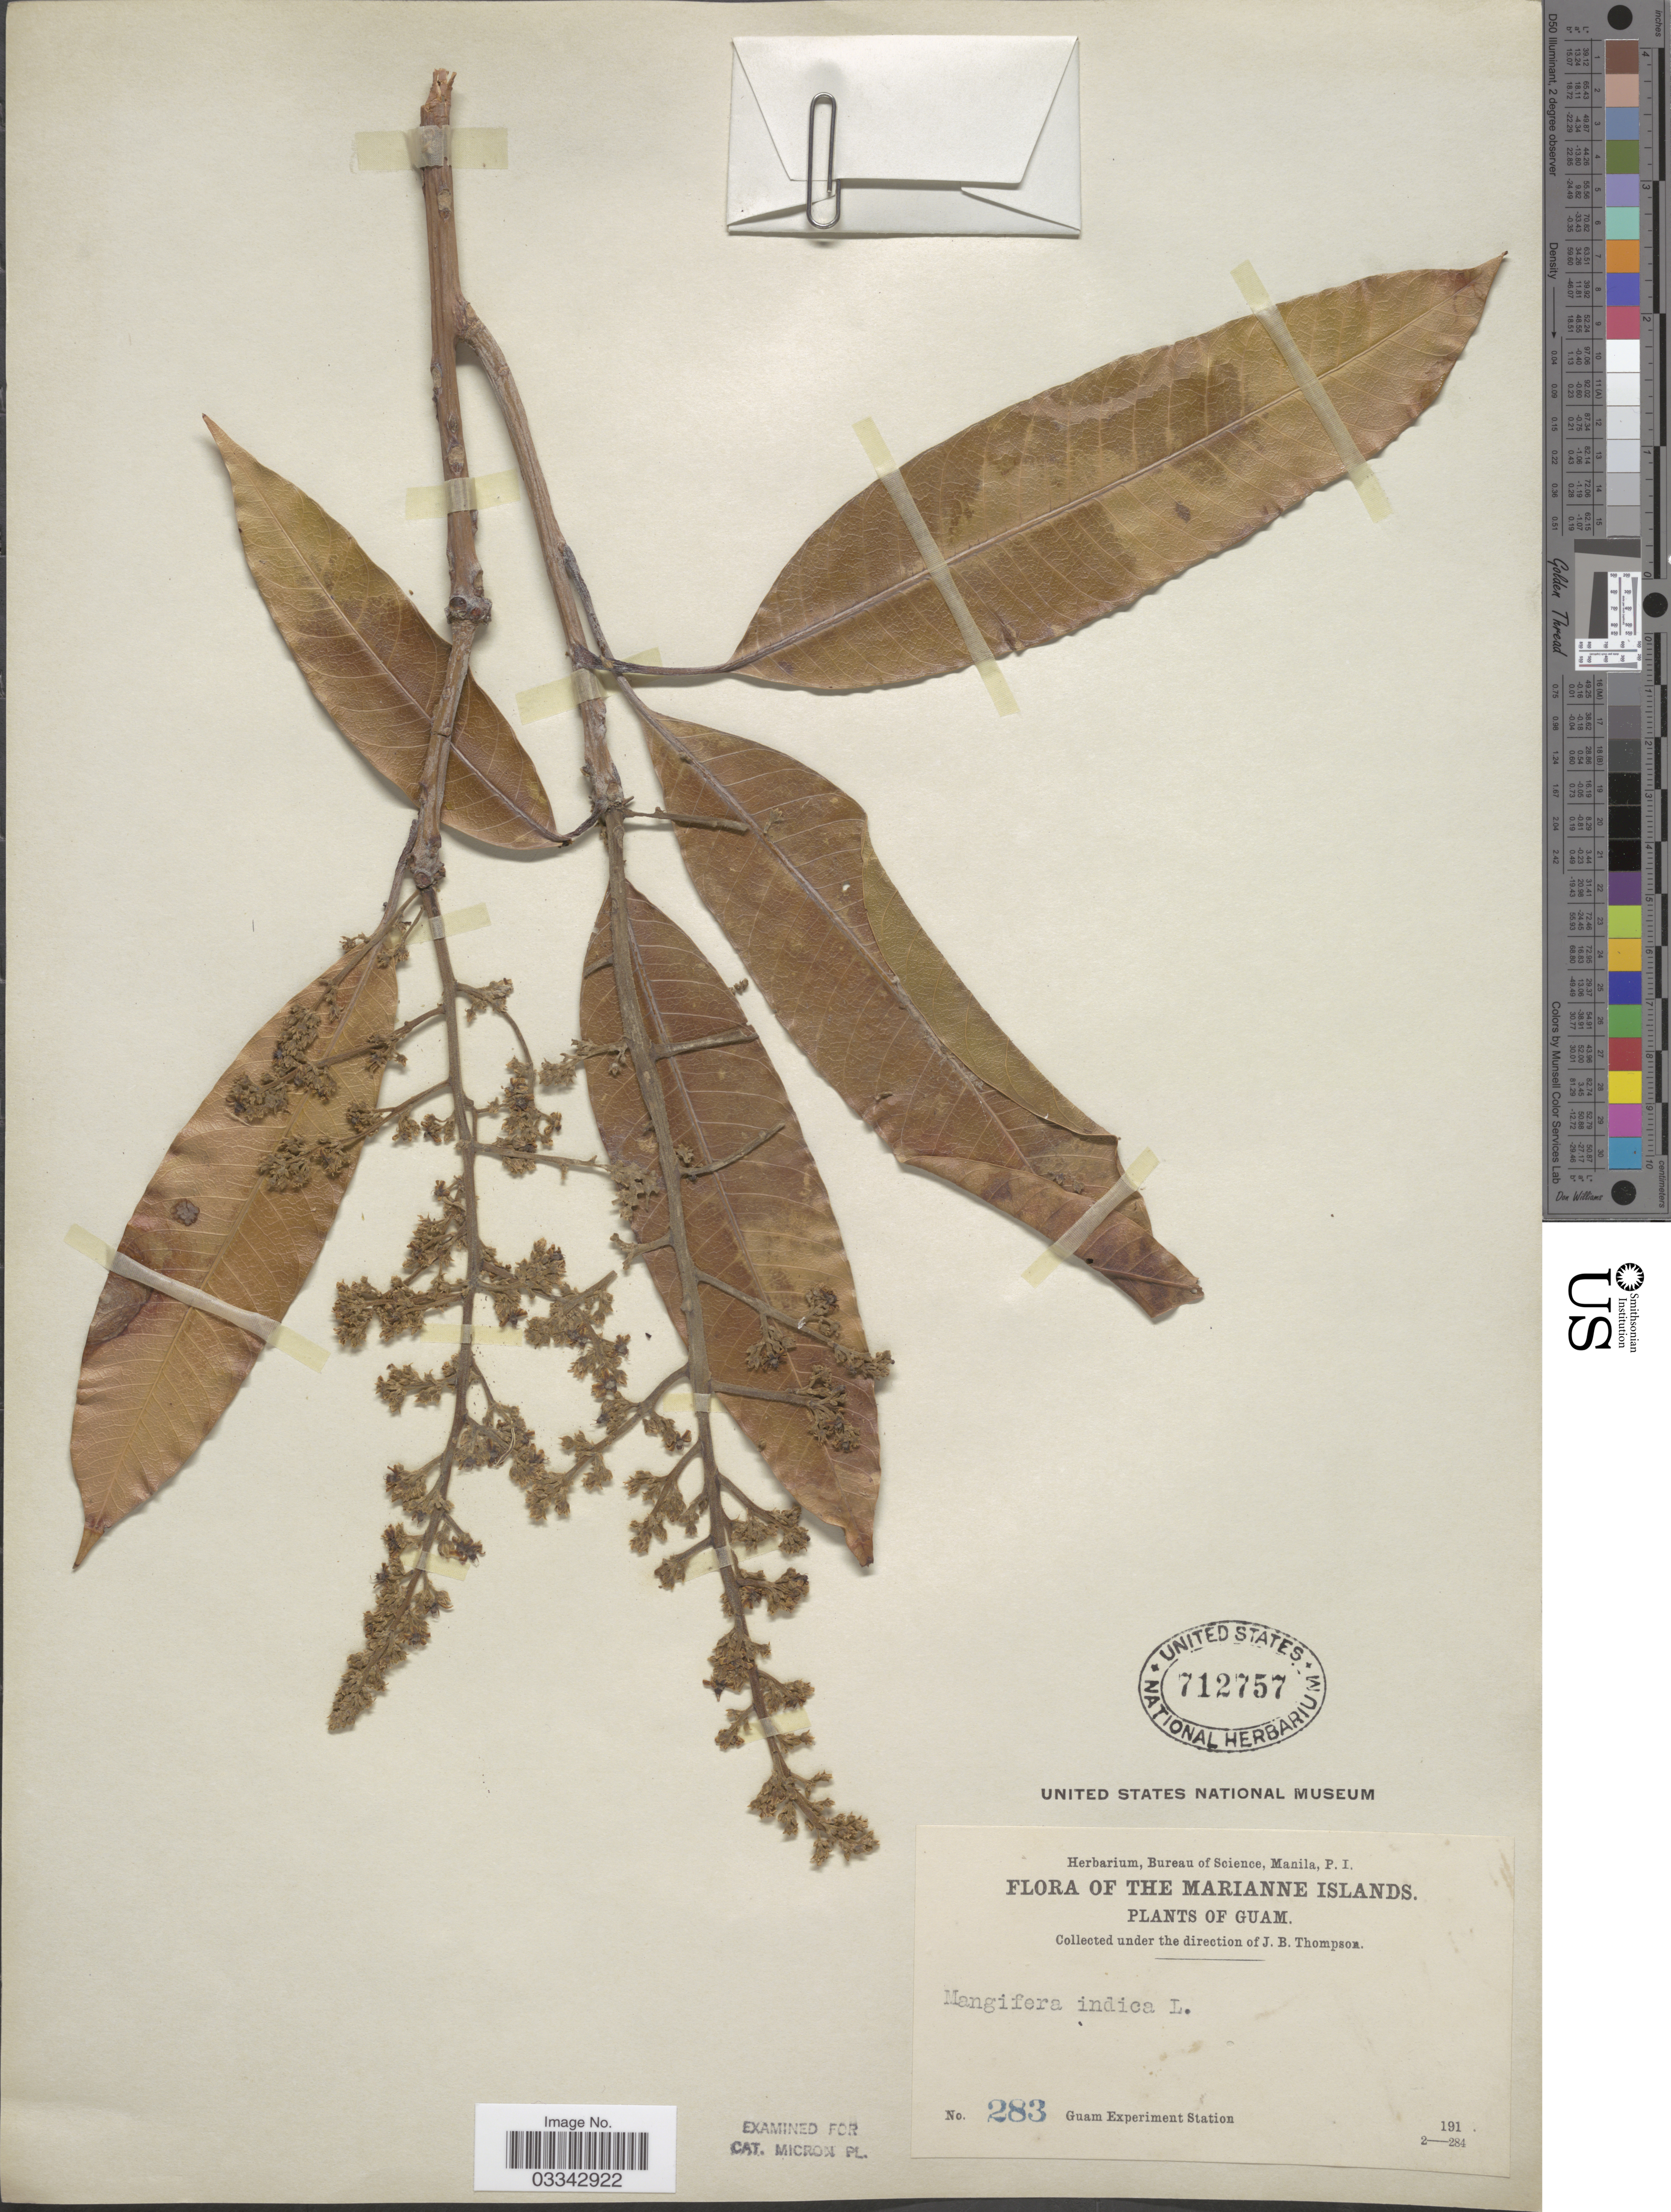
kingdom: Plantae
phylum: Tracheophyta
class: Magnoliopsida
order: Sapindales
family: Anacardiaceae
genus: Mangifera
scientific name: Mangifera indica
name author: L.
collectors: Guam Exp. Sta.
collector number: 283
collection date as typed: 191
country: Guam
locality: The Marianne Islands.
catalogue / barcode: US 712757